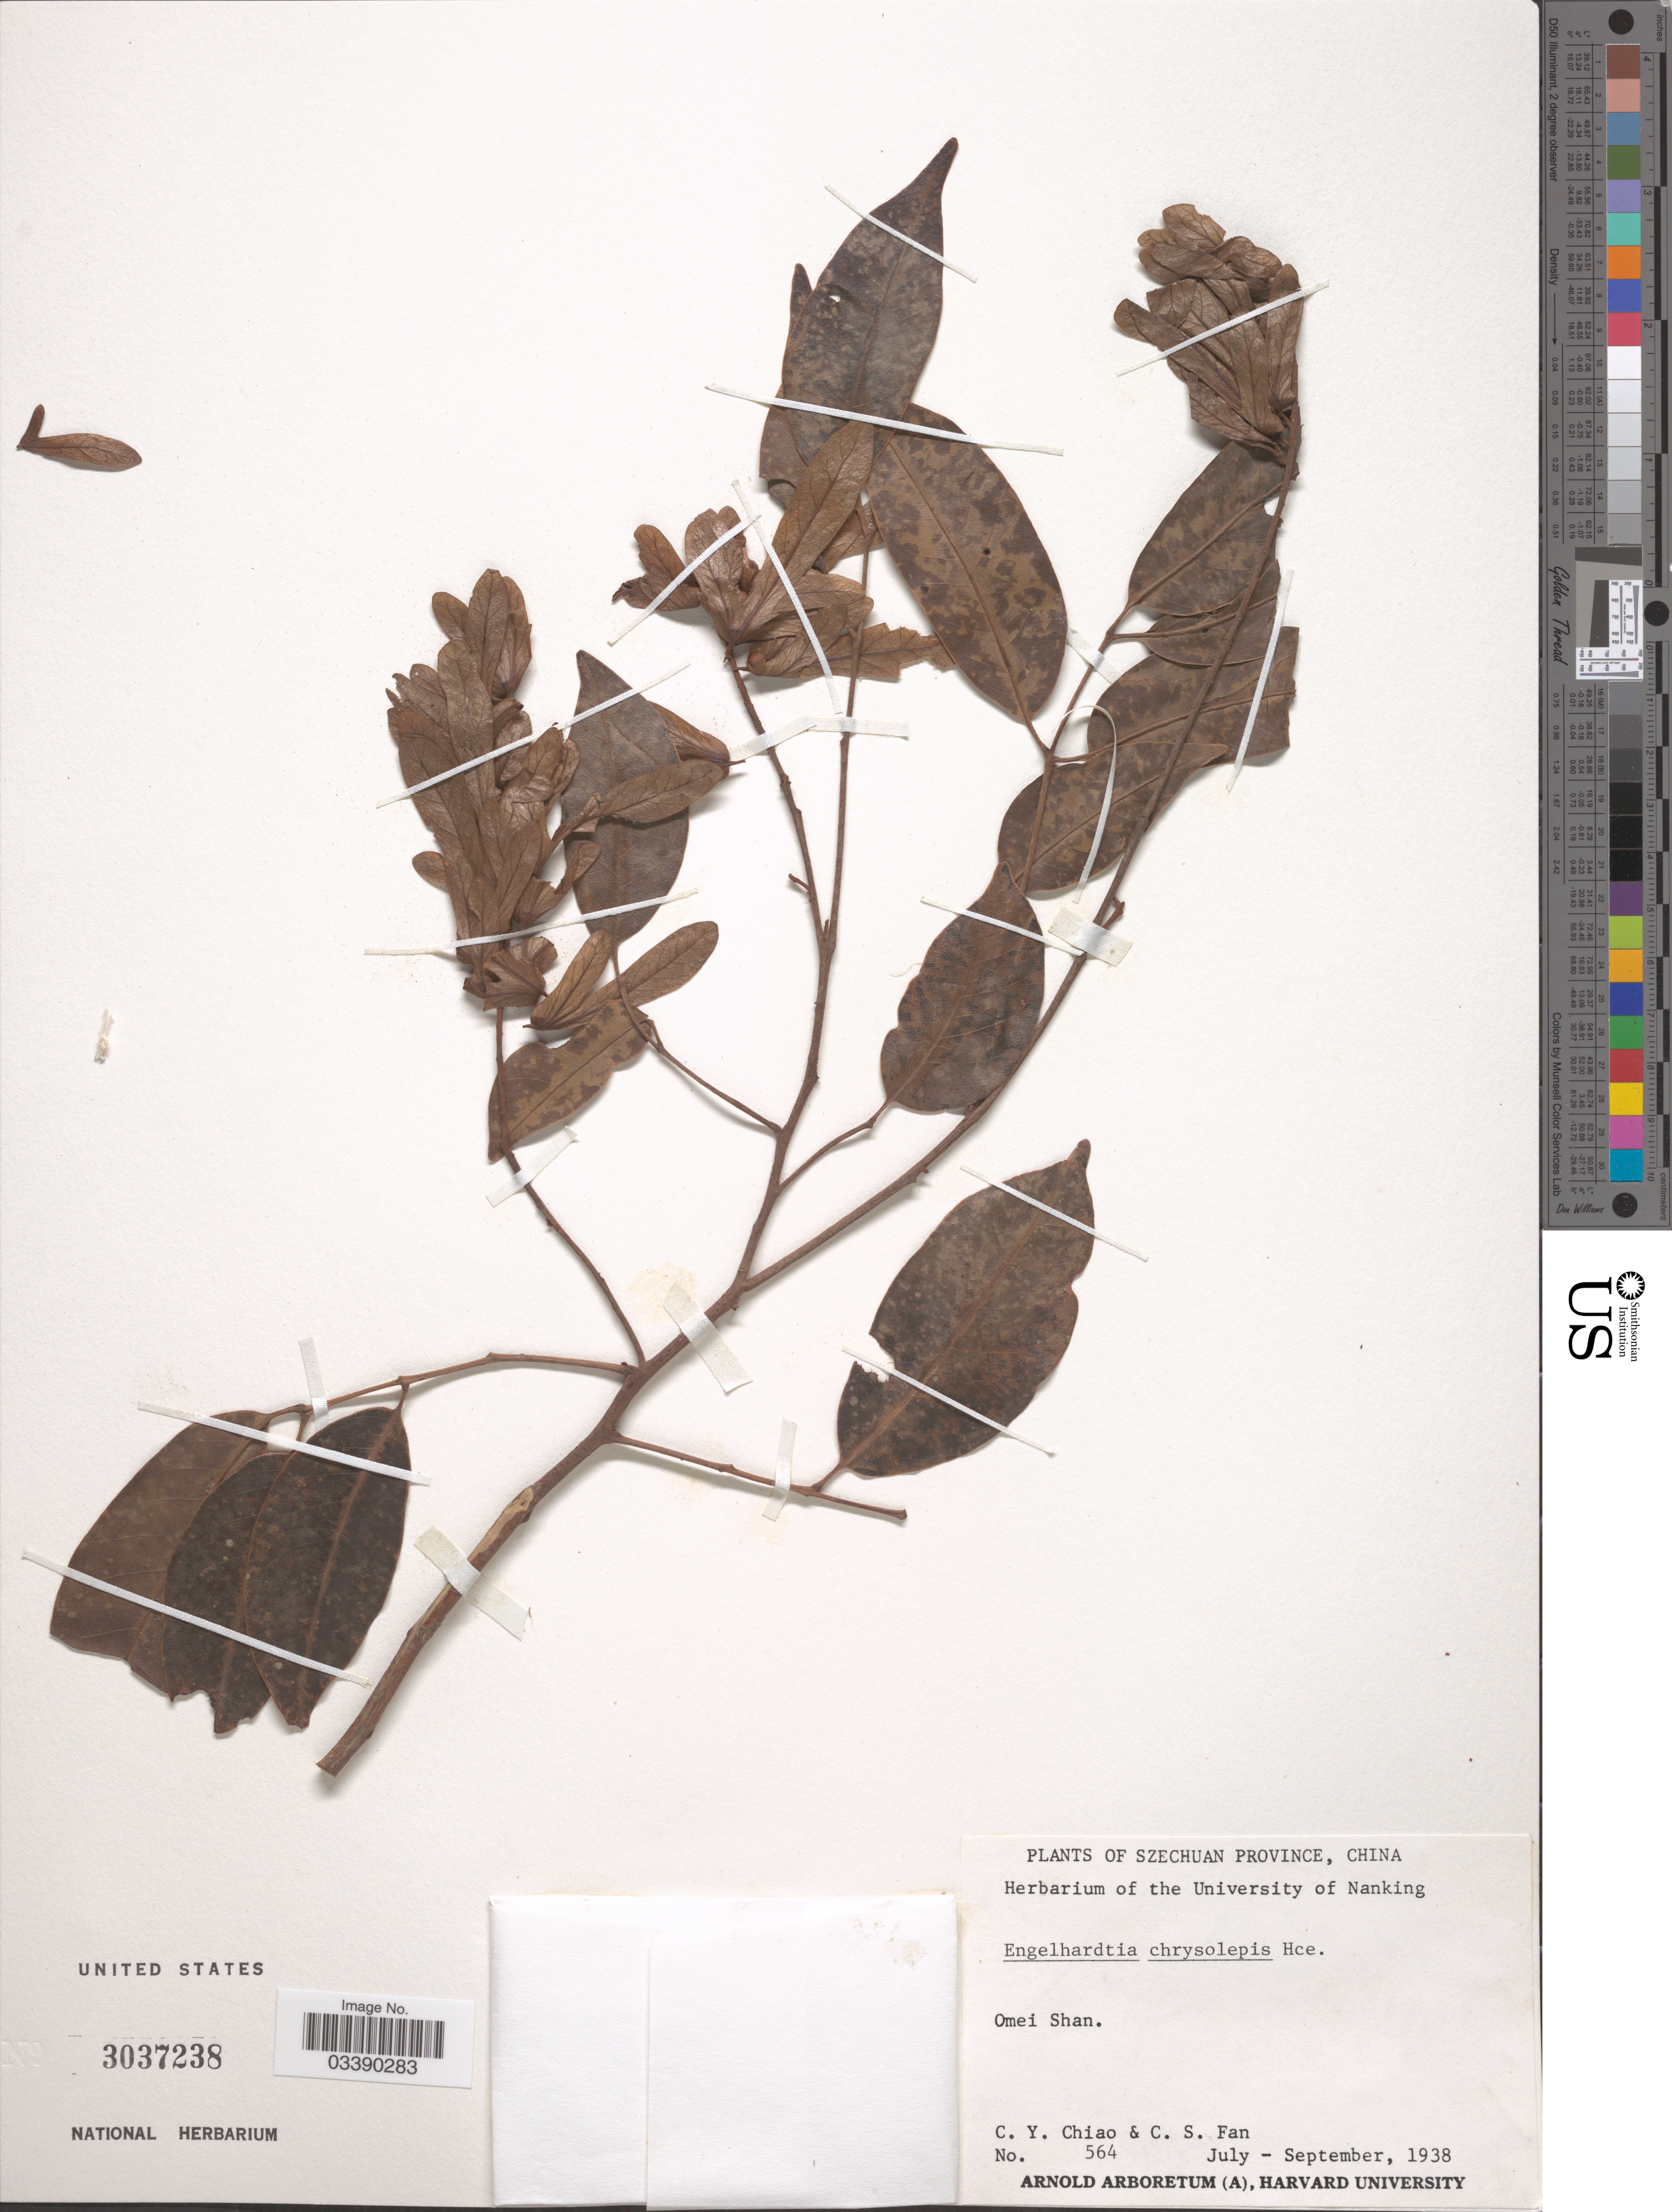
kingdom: Plantae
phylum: Tracheophyta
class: Magnoliopsida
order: Fagales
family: Juglandaceae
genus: Engelhardia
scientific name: Engelhardia roxburghiana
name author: Lindl.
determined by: Strong, Mark T., (BOT), Smithsonian Institution - National Museum of Natural History (UNITED STATES)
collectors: C. Y. Chiao & C. S. Fan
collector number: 564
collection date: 1938-07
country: China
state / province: Sichuan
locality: Szechuan Province. Omei Shan.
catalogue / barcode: US 3037238